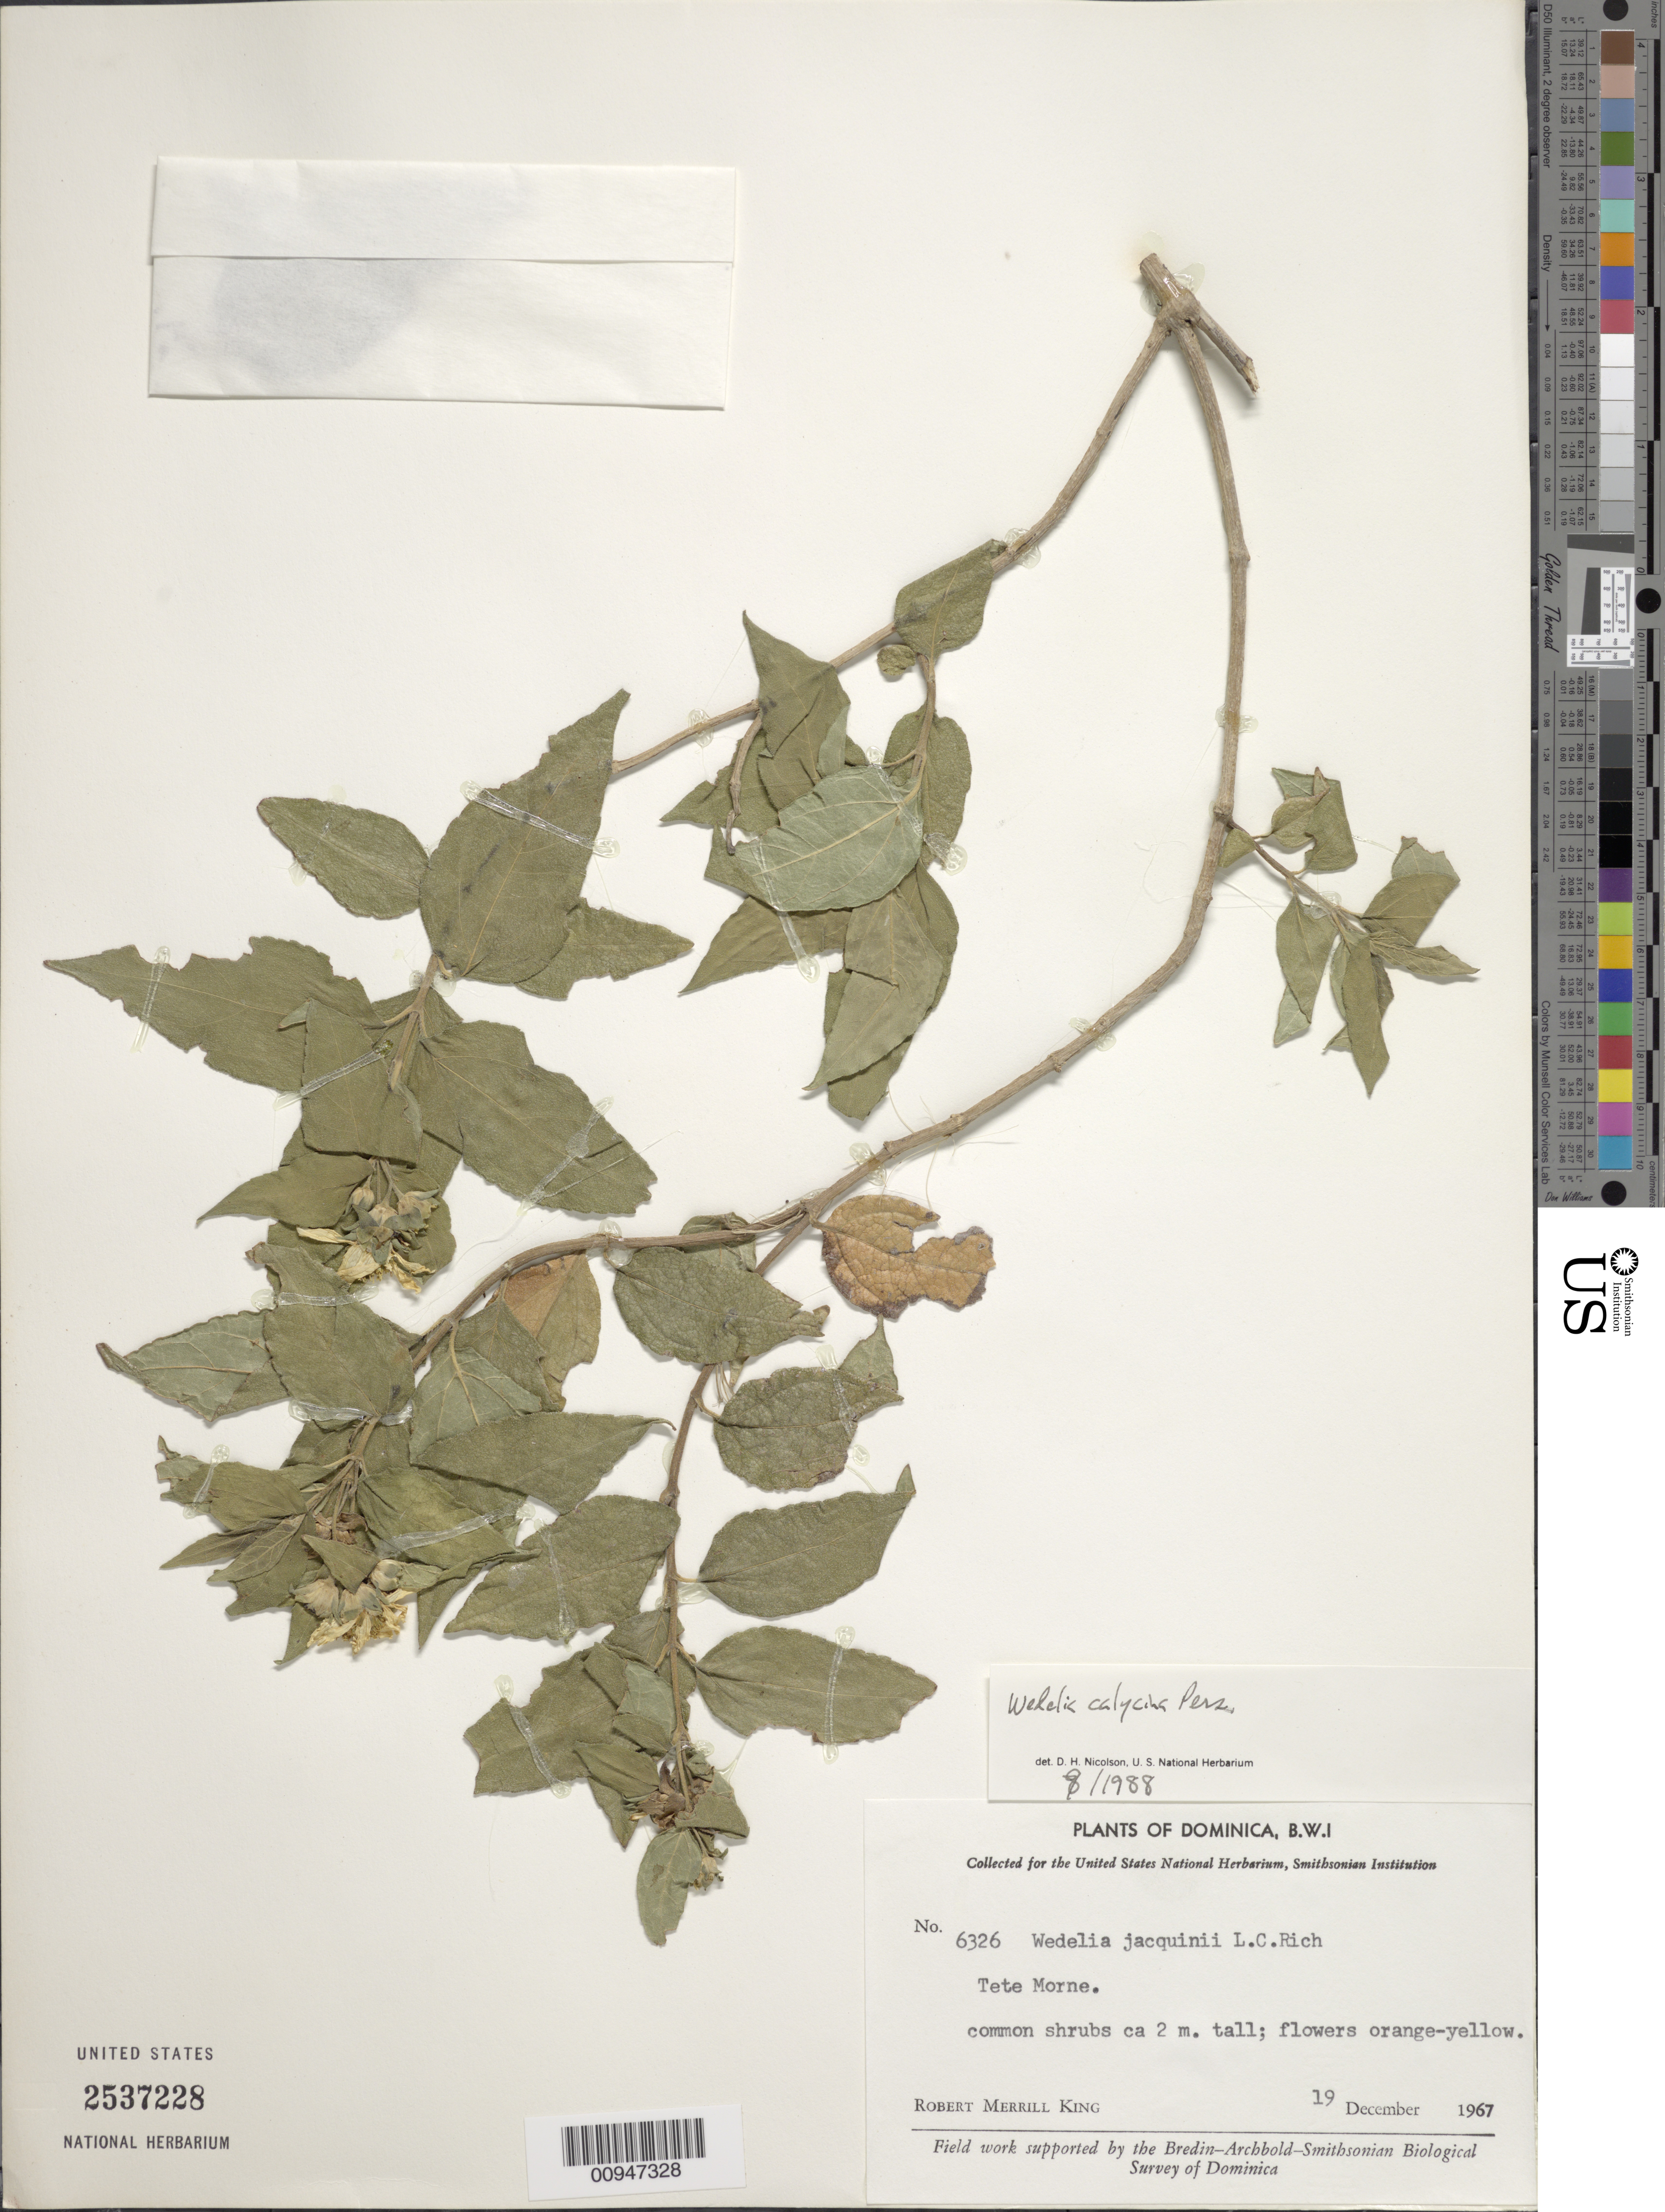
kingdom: Plantae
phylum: Tracheophyta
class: Magnoliopsida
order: Asterales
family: Asteraceae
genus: Wedelia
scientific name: Wedelia calycina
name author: Rich.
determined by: Nicolson, Dan H.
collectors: R. M. King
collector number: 6326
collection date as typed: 19 Dec 1967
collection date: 1967-12-19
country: Dominica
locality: Tete Morne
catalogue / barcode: US 2537228